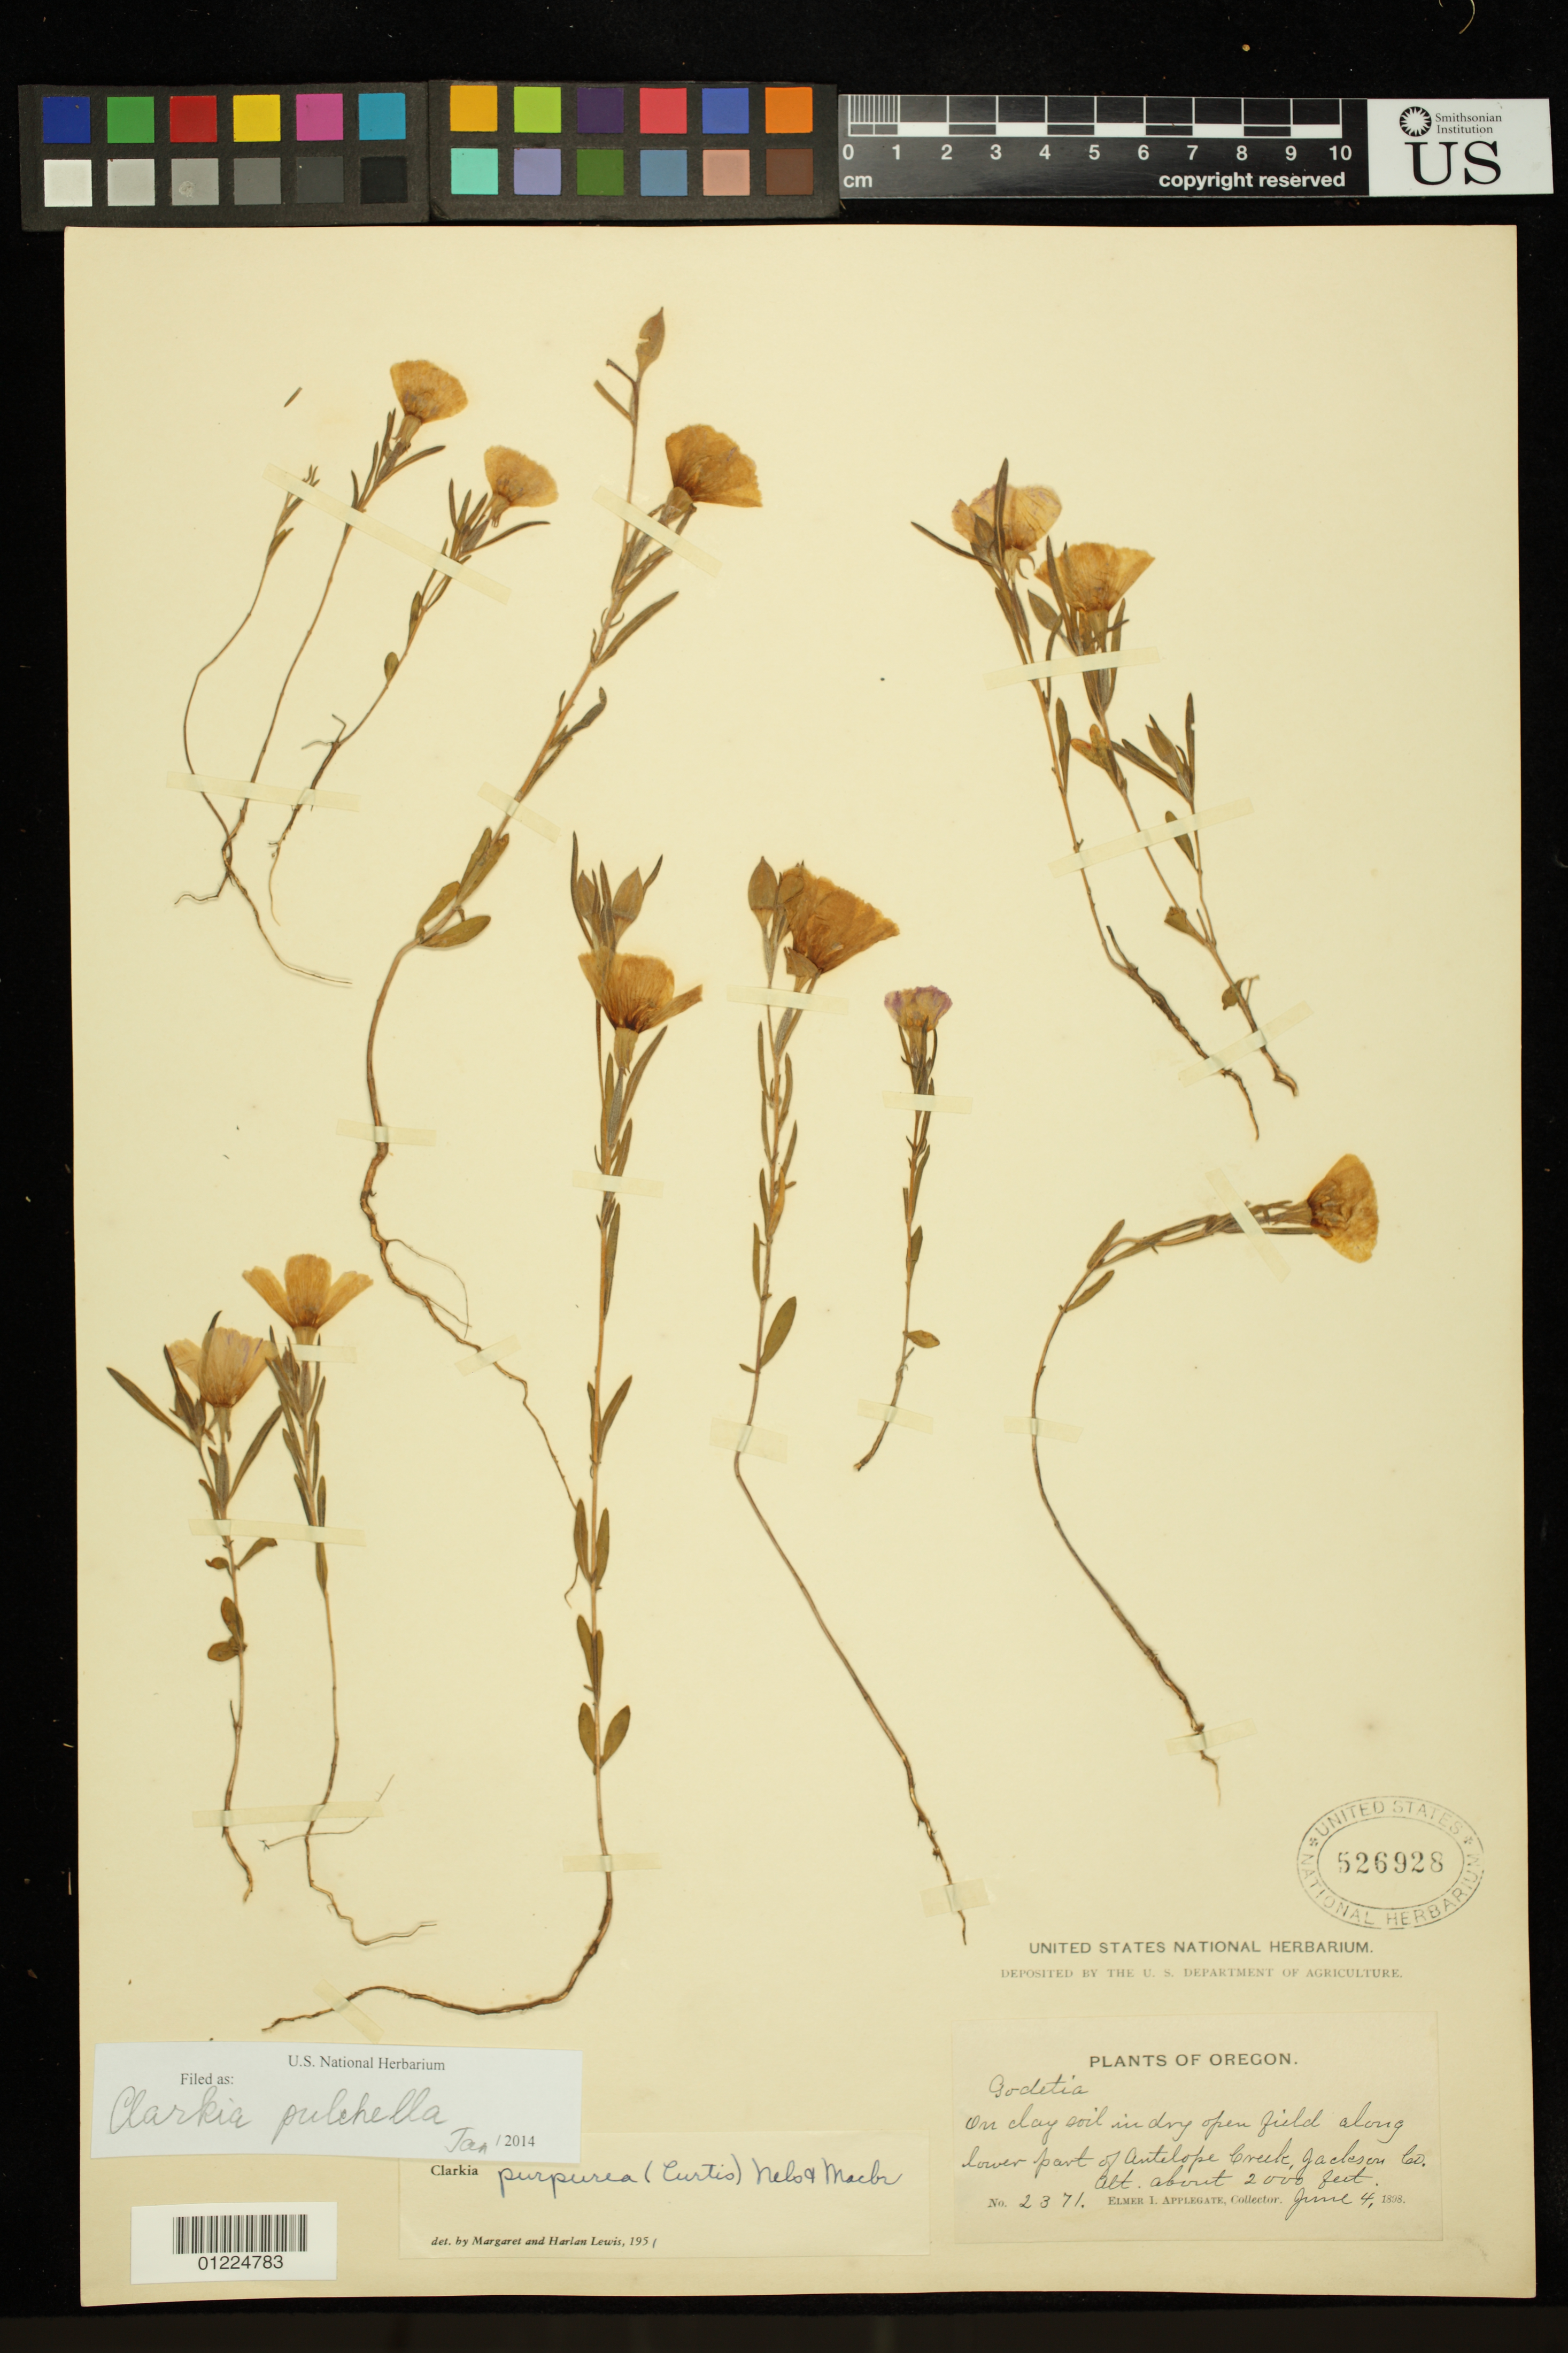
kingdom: Plantae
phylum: Tracheophyta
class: Magnoliopsida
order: Myrtales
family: Onagraceae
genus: Clarkia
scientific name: Clarkia pulchella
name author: Pursh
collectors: E. I. Applegate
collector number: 2371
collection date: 1898-06-04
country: United States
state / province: Oregon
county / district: Jackson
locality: open field along lower part of Antelope Creek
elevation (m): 610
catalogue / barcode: US 526928